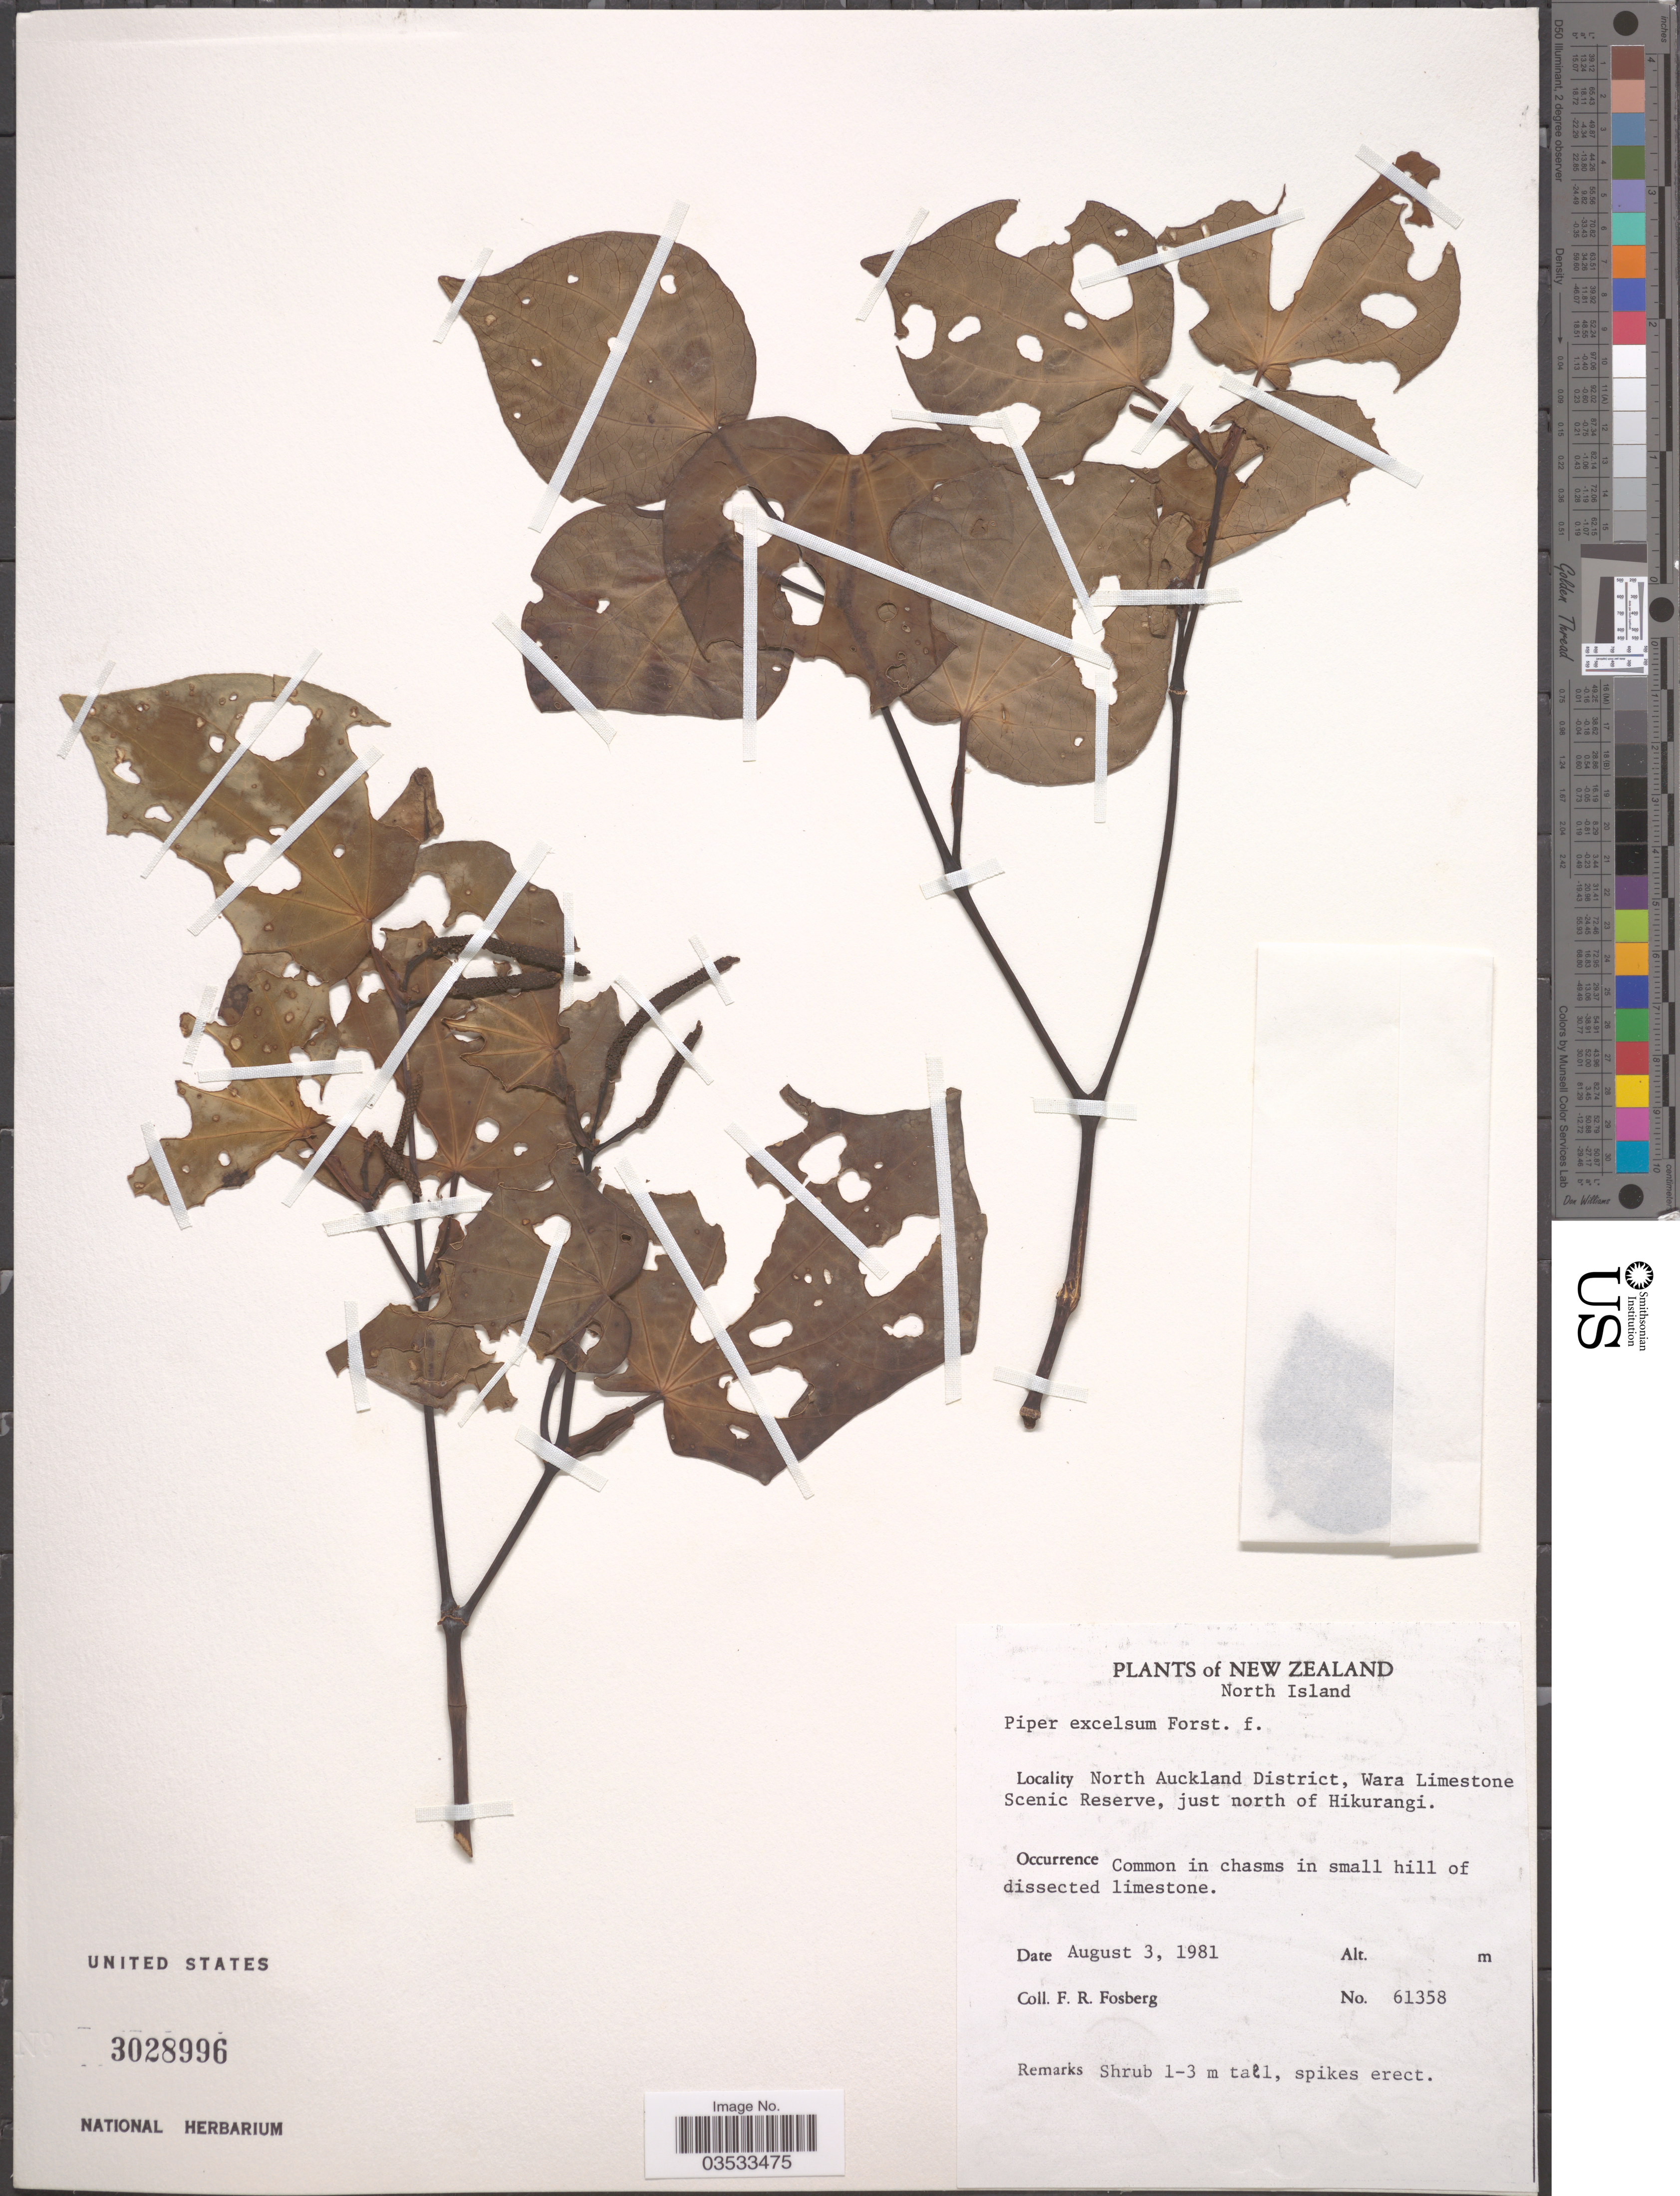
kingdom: Plantae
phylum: Tracheophyta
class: Magnoliopsida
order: Piperales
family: Piperaceae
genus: Piper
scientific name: Piper excelsum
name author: G. Forst.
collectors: F. R. Fosberg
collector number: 61358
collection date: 1981-08-03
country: New Zealand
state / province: Auckland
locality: North Island. North Auckland District, Wara Limestone Scenic Reserve, just north of Hikurangi.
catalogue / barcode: US 3028996